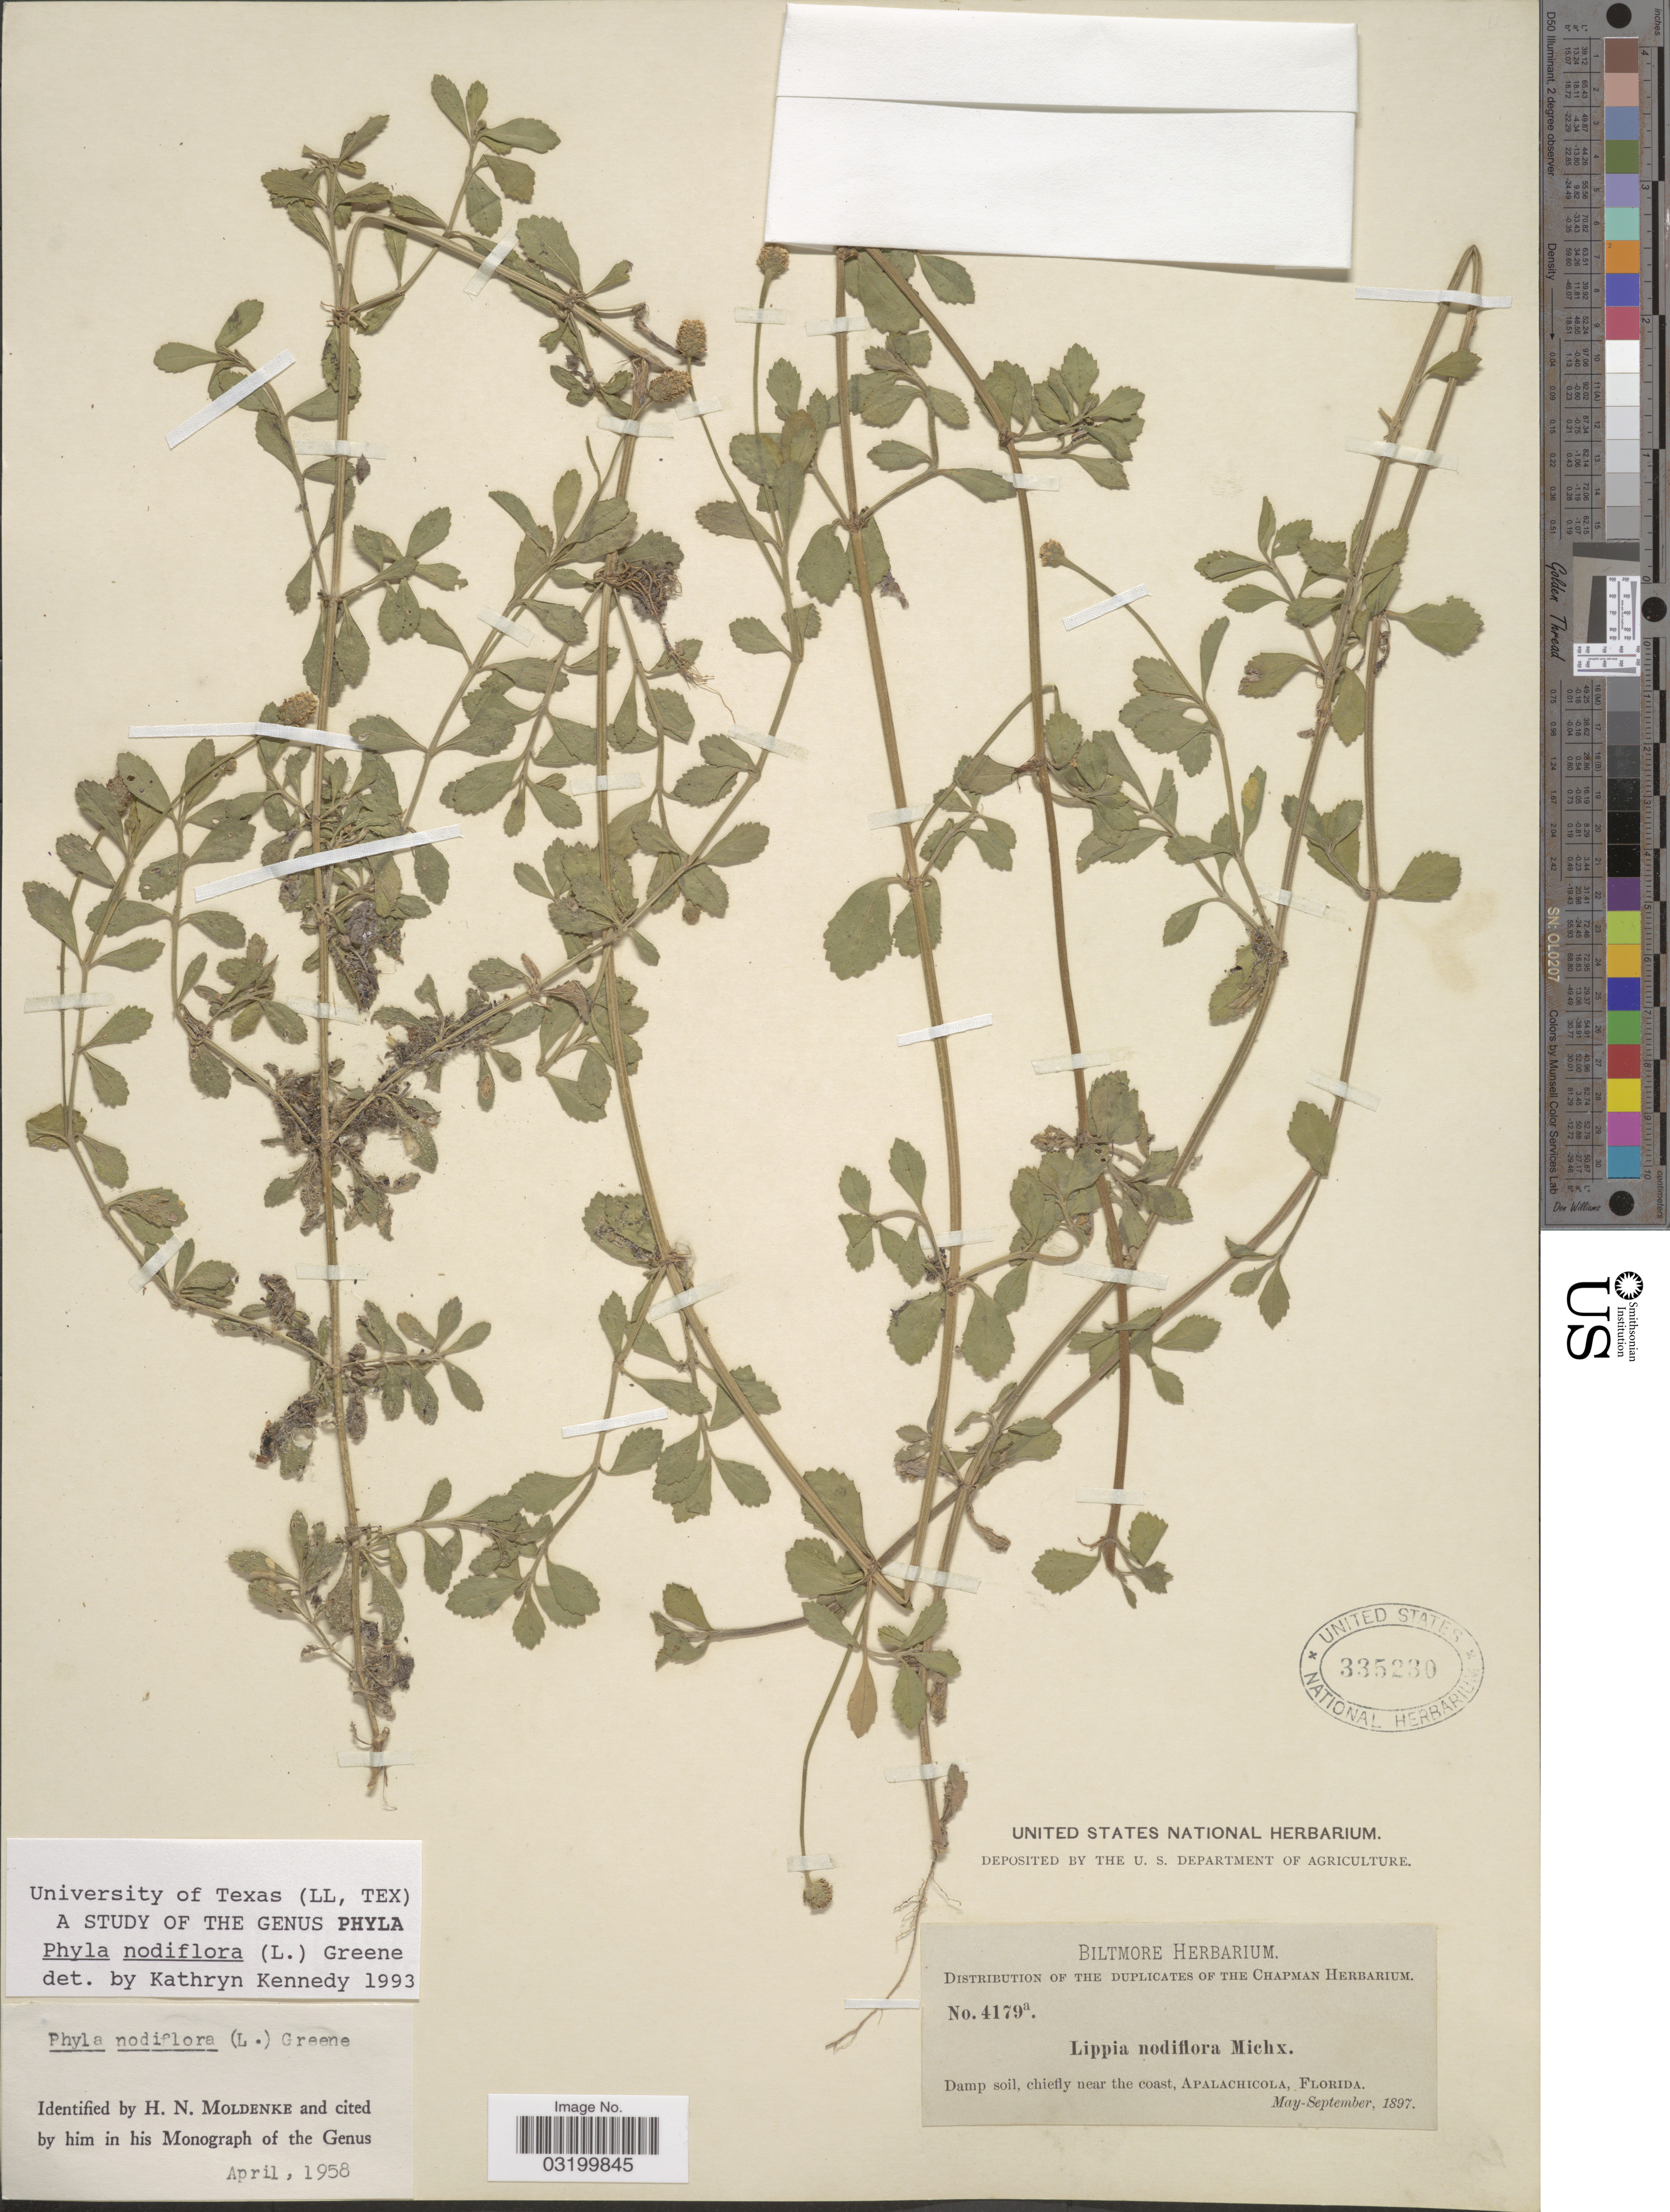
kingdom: Plantae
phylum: Tracheophyta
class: Magnoliopsida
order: Lamiales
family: Verbenaceae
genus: Phyla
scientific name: Phyla nodiflora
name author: (L.) Greene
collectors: ex herb. Biltmore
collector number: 4179a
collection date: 1897-05/1897-09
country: United States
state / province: Florida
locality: Damp soil, chiefly near the coast, Apalachicola.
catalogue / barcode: US 335230